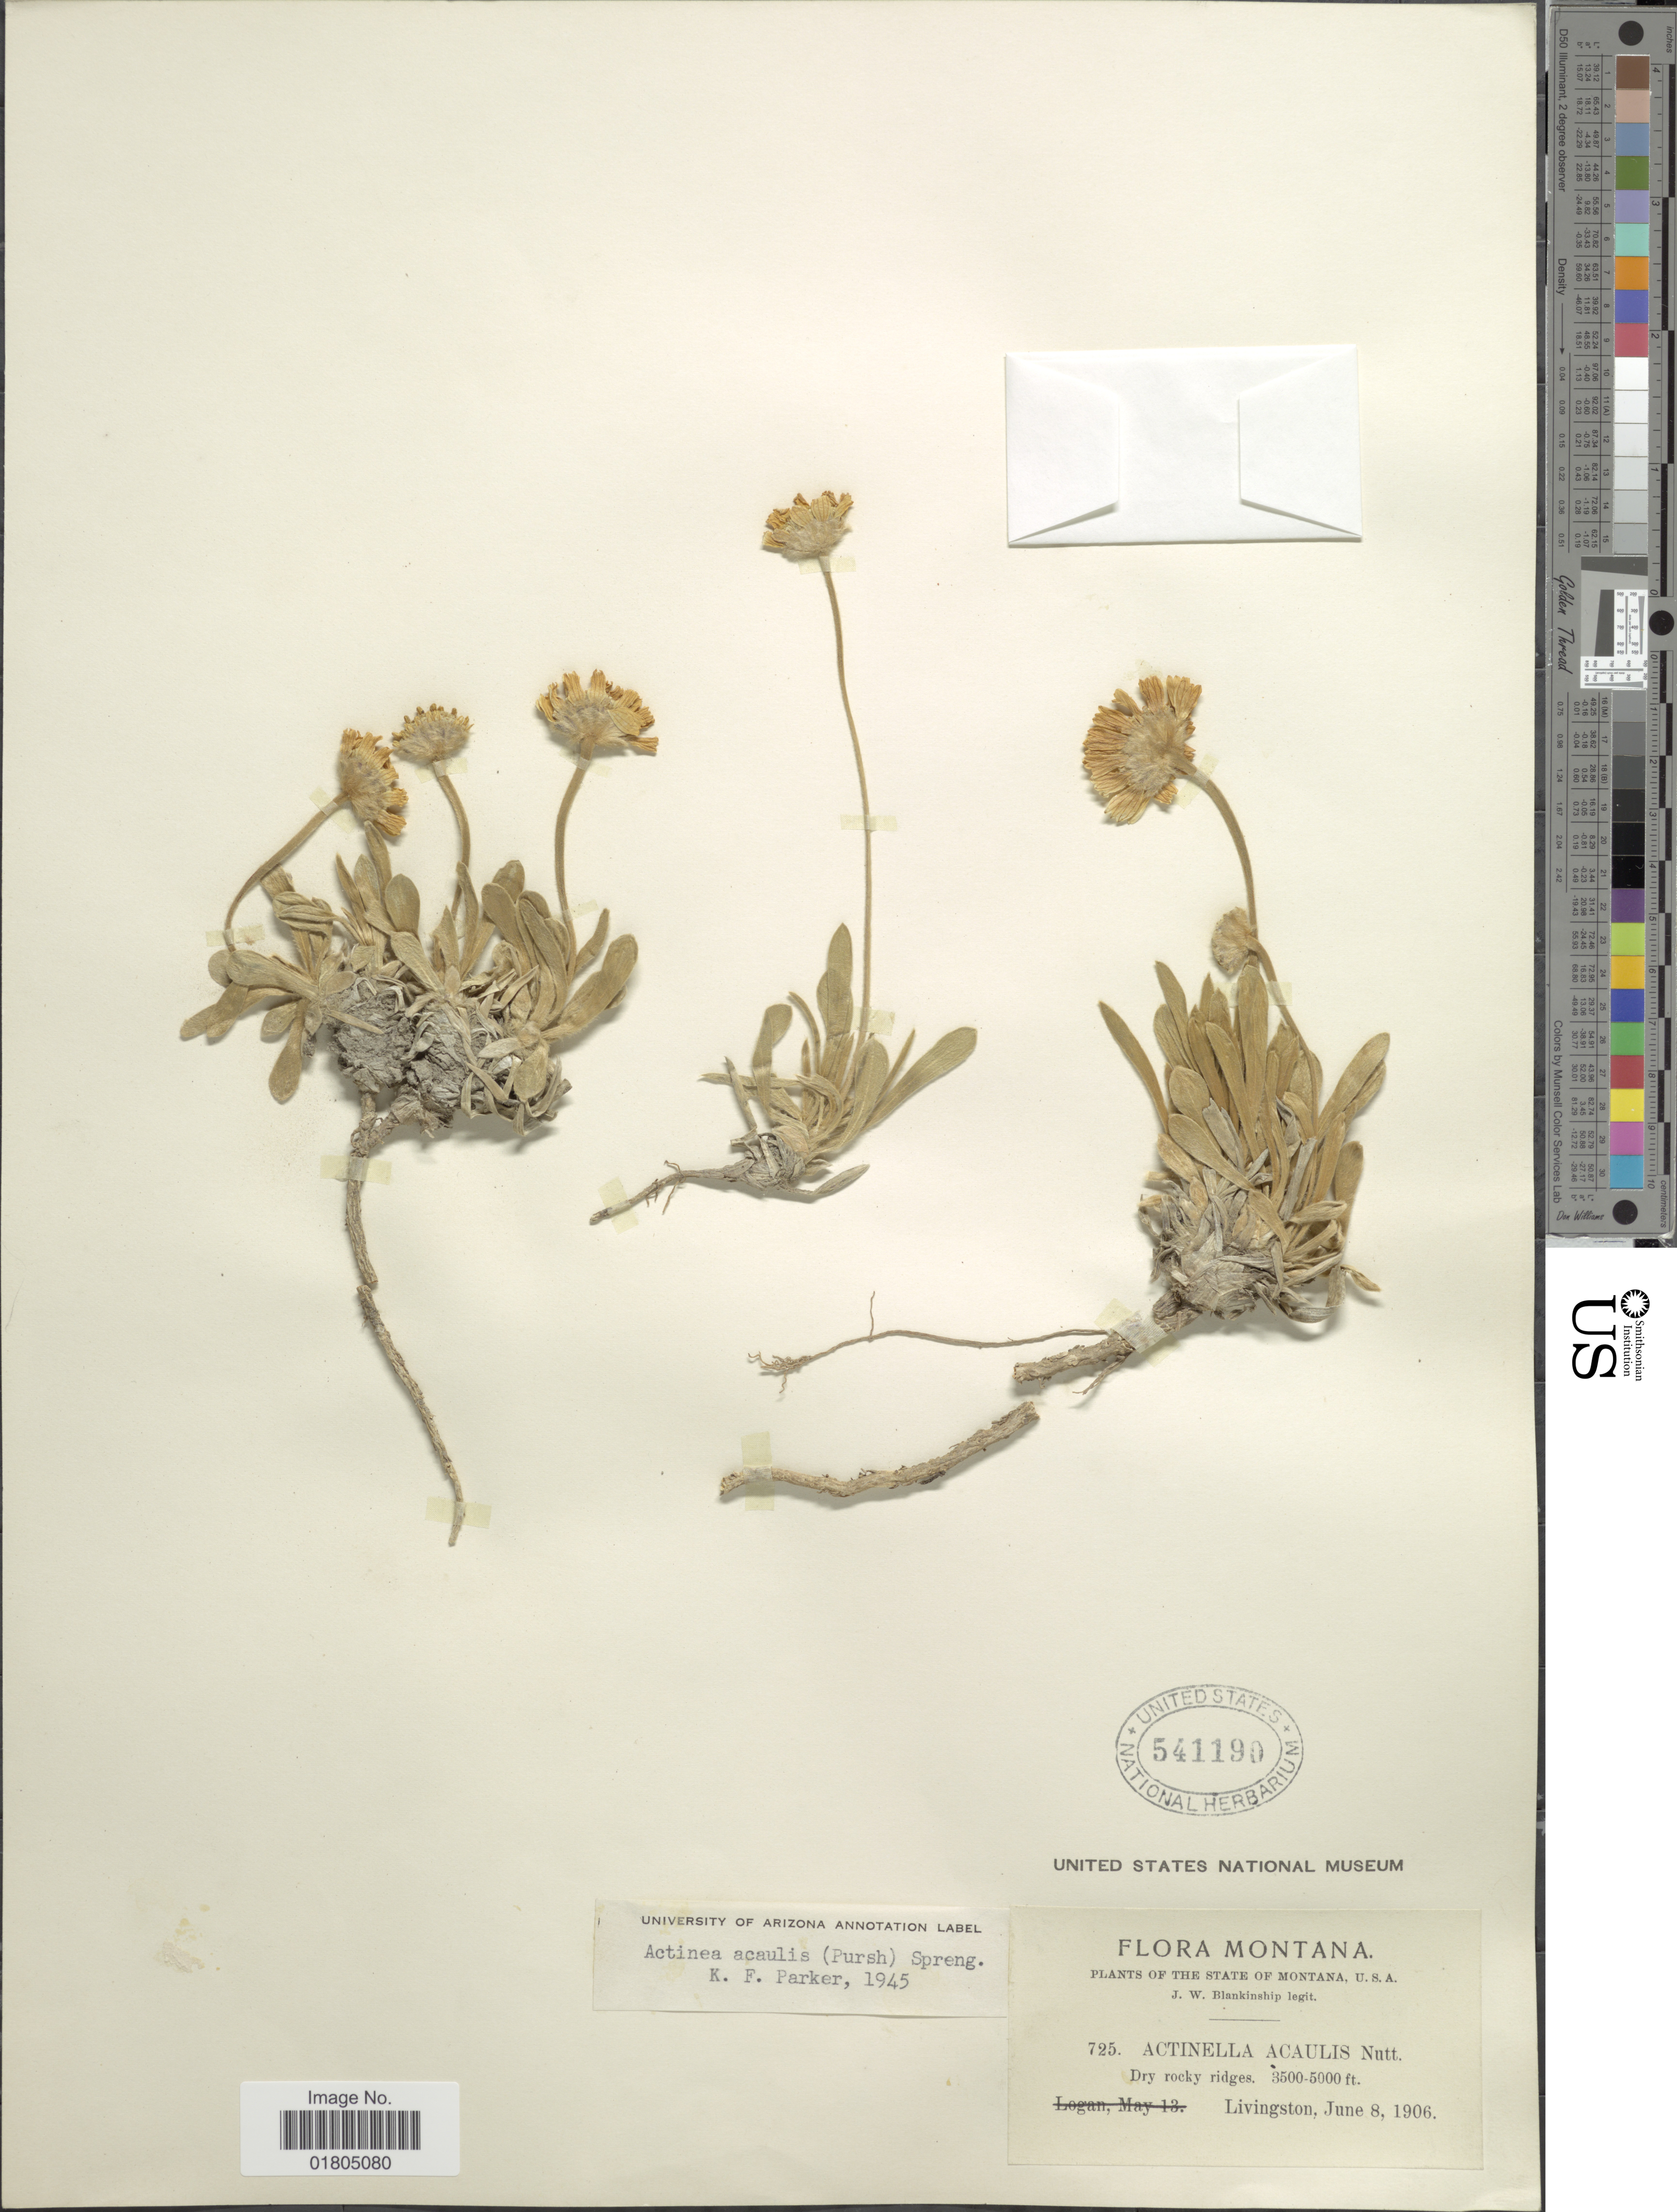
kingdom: Plantae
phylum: Tracheophyta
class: Magnoliopsida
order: Asterales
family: Asteraceae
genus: Actinea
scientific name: Actinea acaulis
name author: (Pursh) Spreng.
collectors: J. W. Blankinship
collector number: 725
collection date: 1906-06-08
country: United States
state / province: Montana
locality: The State of Montana, Dry rocky ridges, Livington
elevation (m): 1067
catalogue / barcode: US 541190